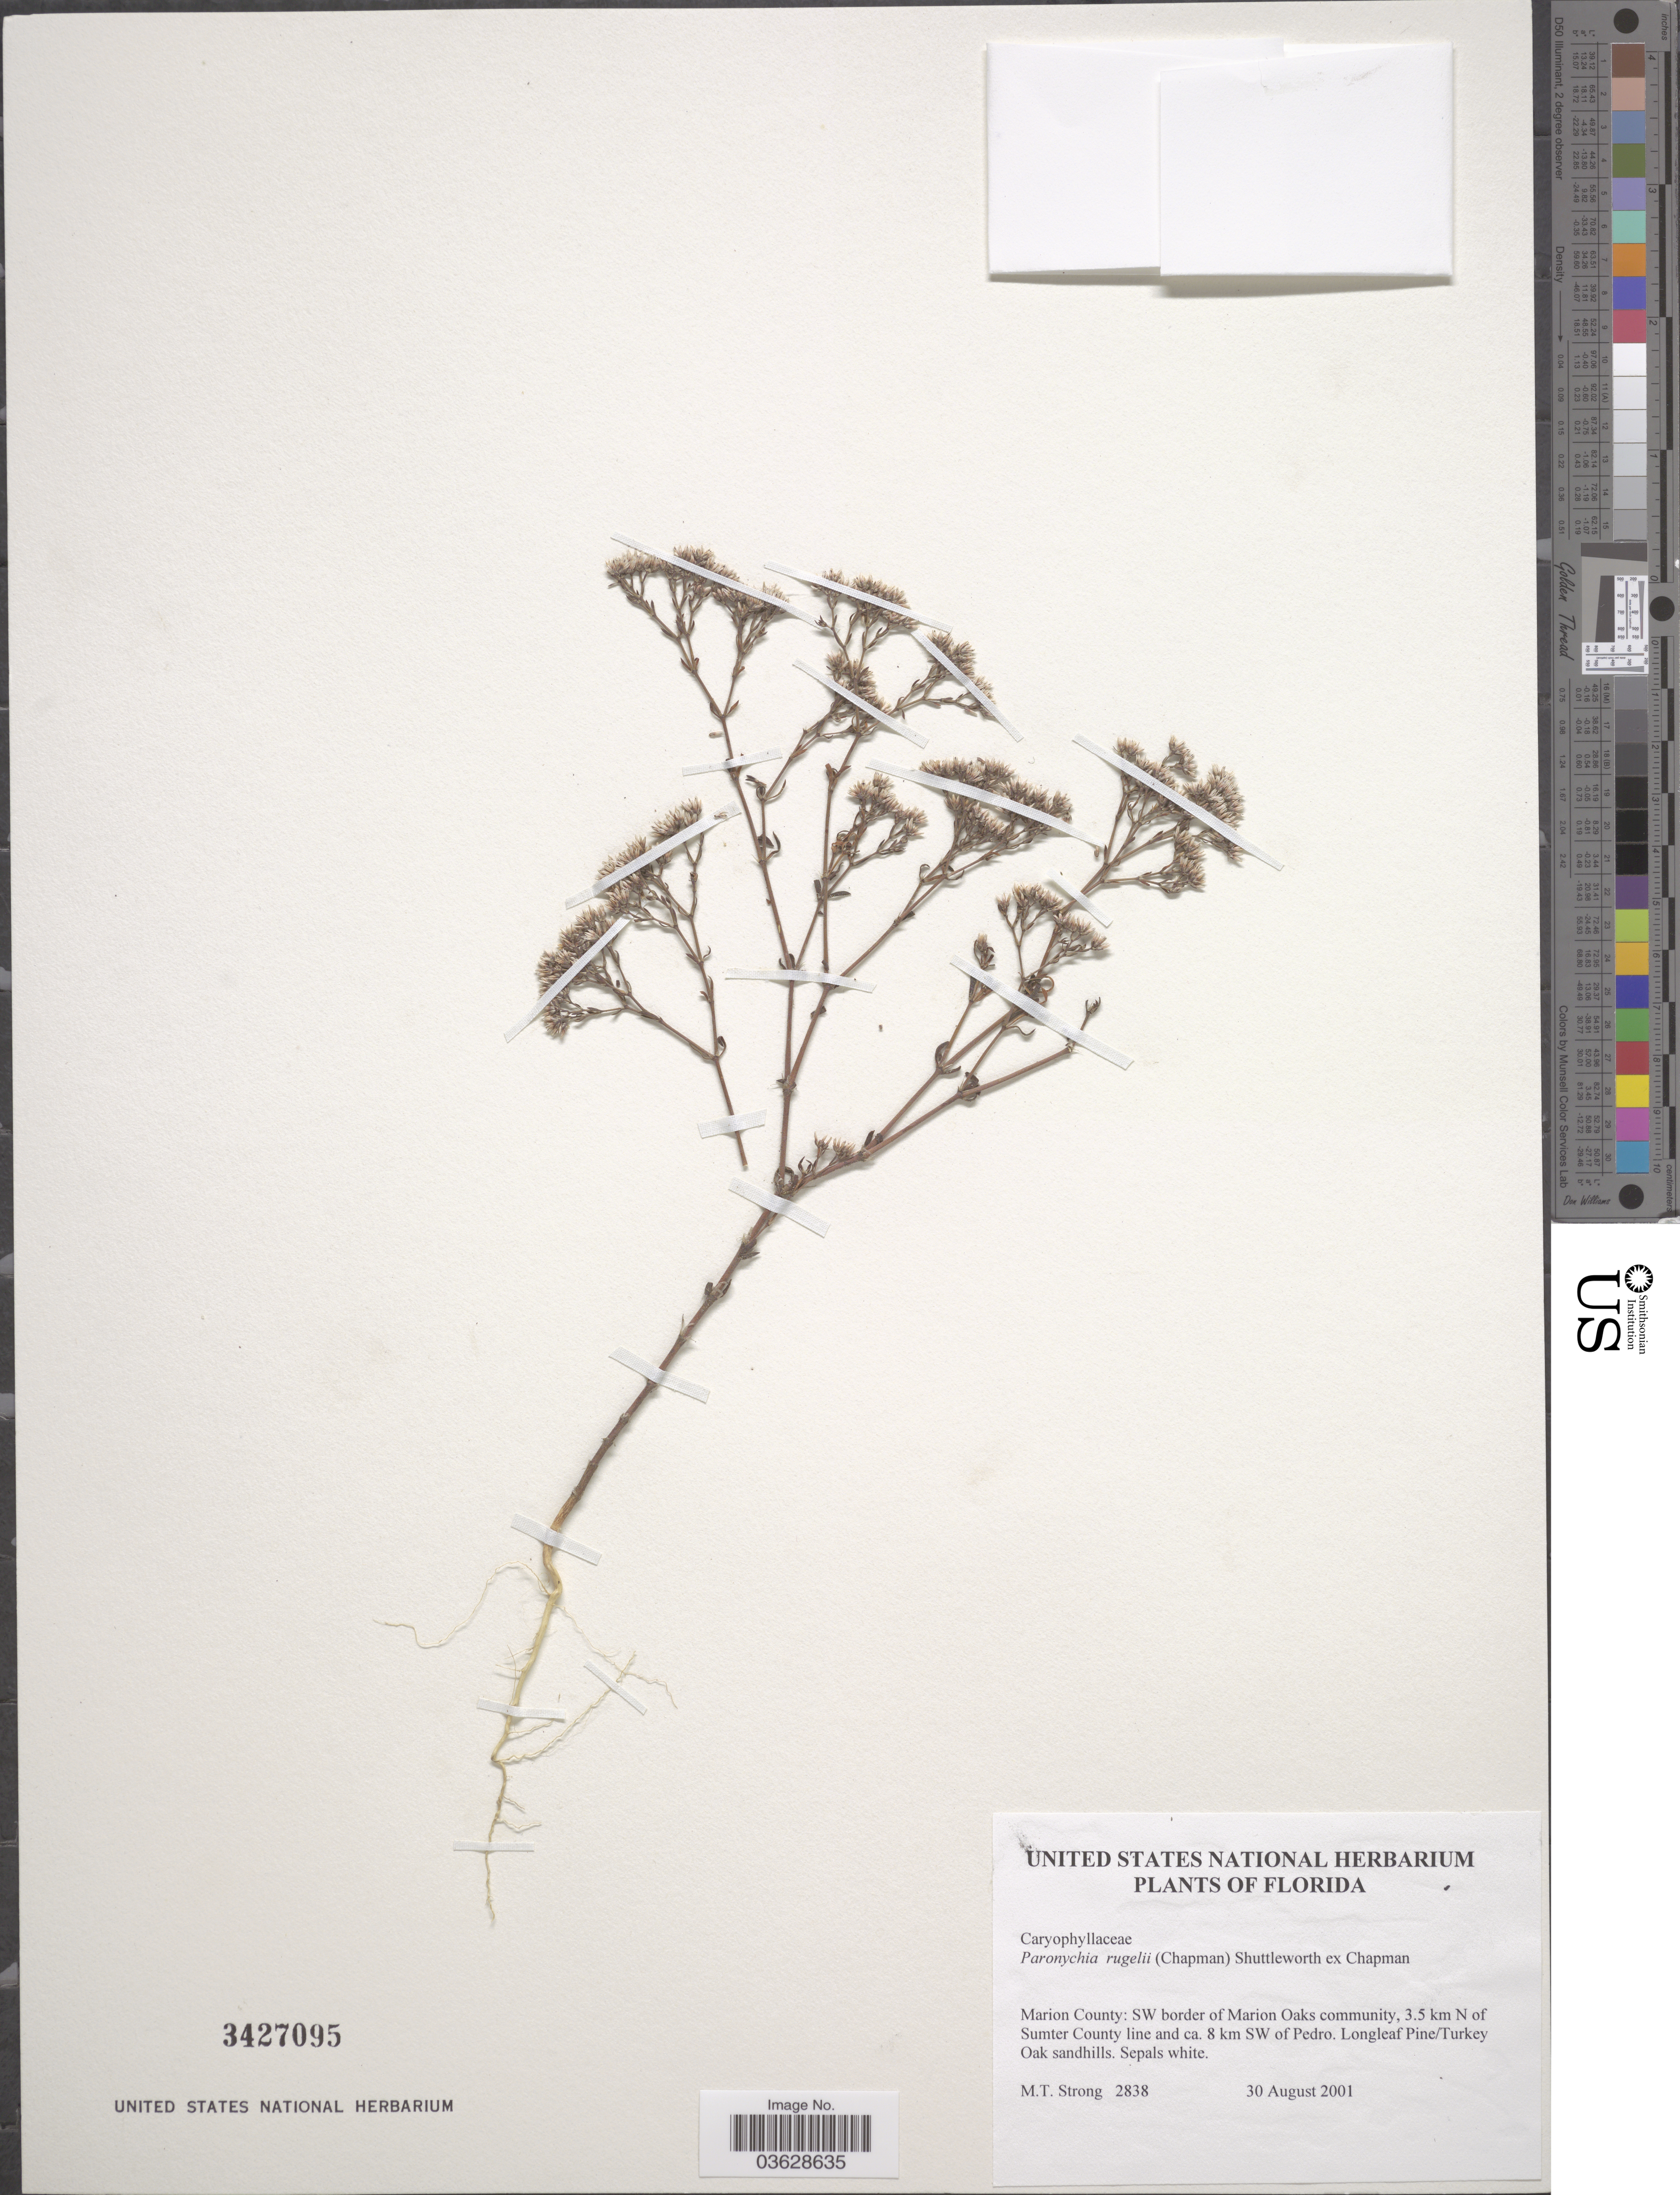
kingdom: Plantae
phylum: Tracheophyta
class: Magnoliopsida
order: Caryophyllales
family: Caryophyllaceae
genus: Paronychia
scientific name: Paronychia rugelii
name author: (Chapm.) Shuttlew. ex Chapm.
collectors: M. T. Strong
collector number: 2838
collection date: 2001-08-30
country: United States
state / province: Florida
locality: Marion County: SW border of Marion Oaks community, 3.5 km N of Sumter County line and ca. 8 km SW of Pedro. Longleaf Pine/Turkey Oak sandhills.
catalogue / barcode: US 3427095